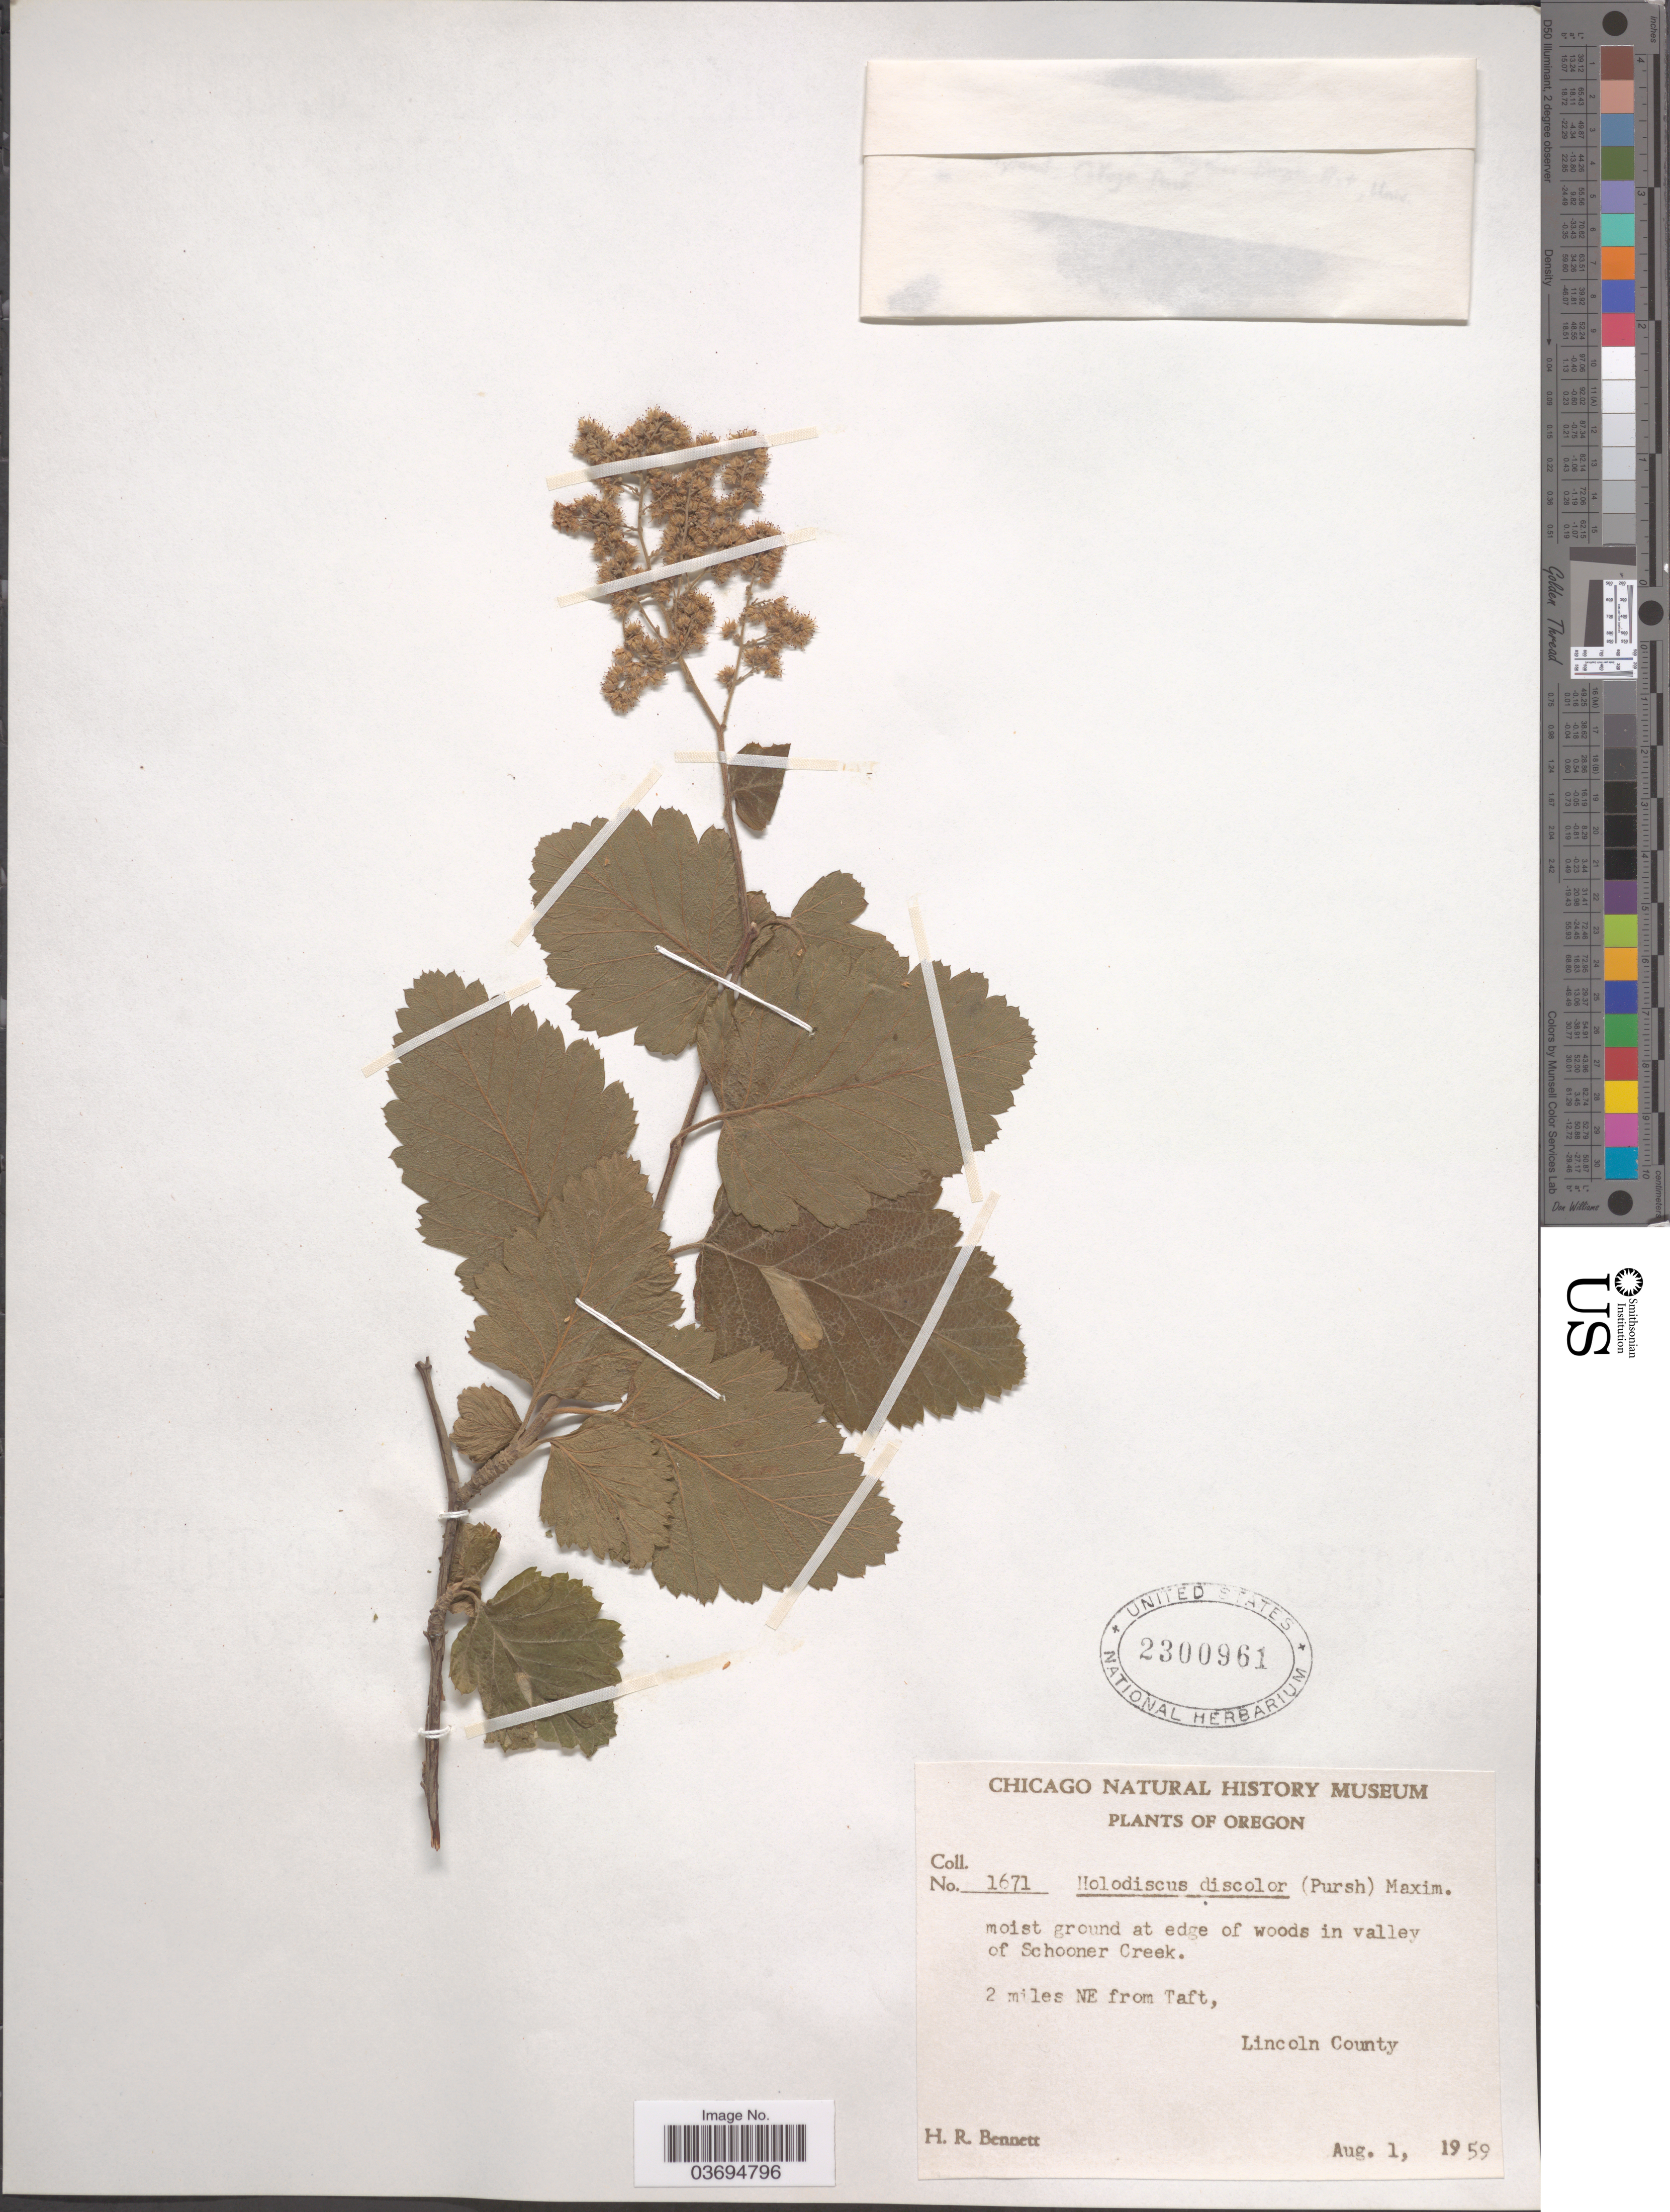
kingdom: Plantae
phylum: Tracheophyta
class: Magnoliopsida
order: Rosales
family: Rosaceae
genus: Holodiscus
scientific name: Holodiscus discolor var. discolor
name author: (Pursh) Maxim.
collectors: H. R. Bennett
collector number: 1671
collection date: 1959-08-01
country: United States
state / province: Oregon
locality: Moist ground at edge of woods in valley of Schooner Creek. 2 miles NE from Taft, Lincoln County.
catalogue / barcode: US 2300961